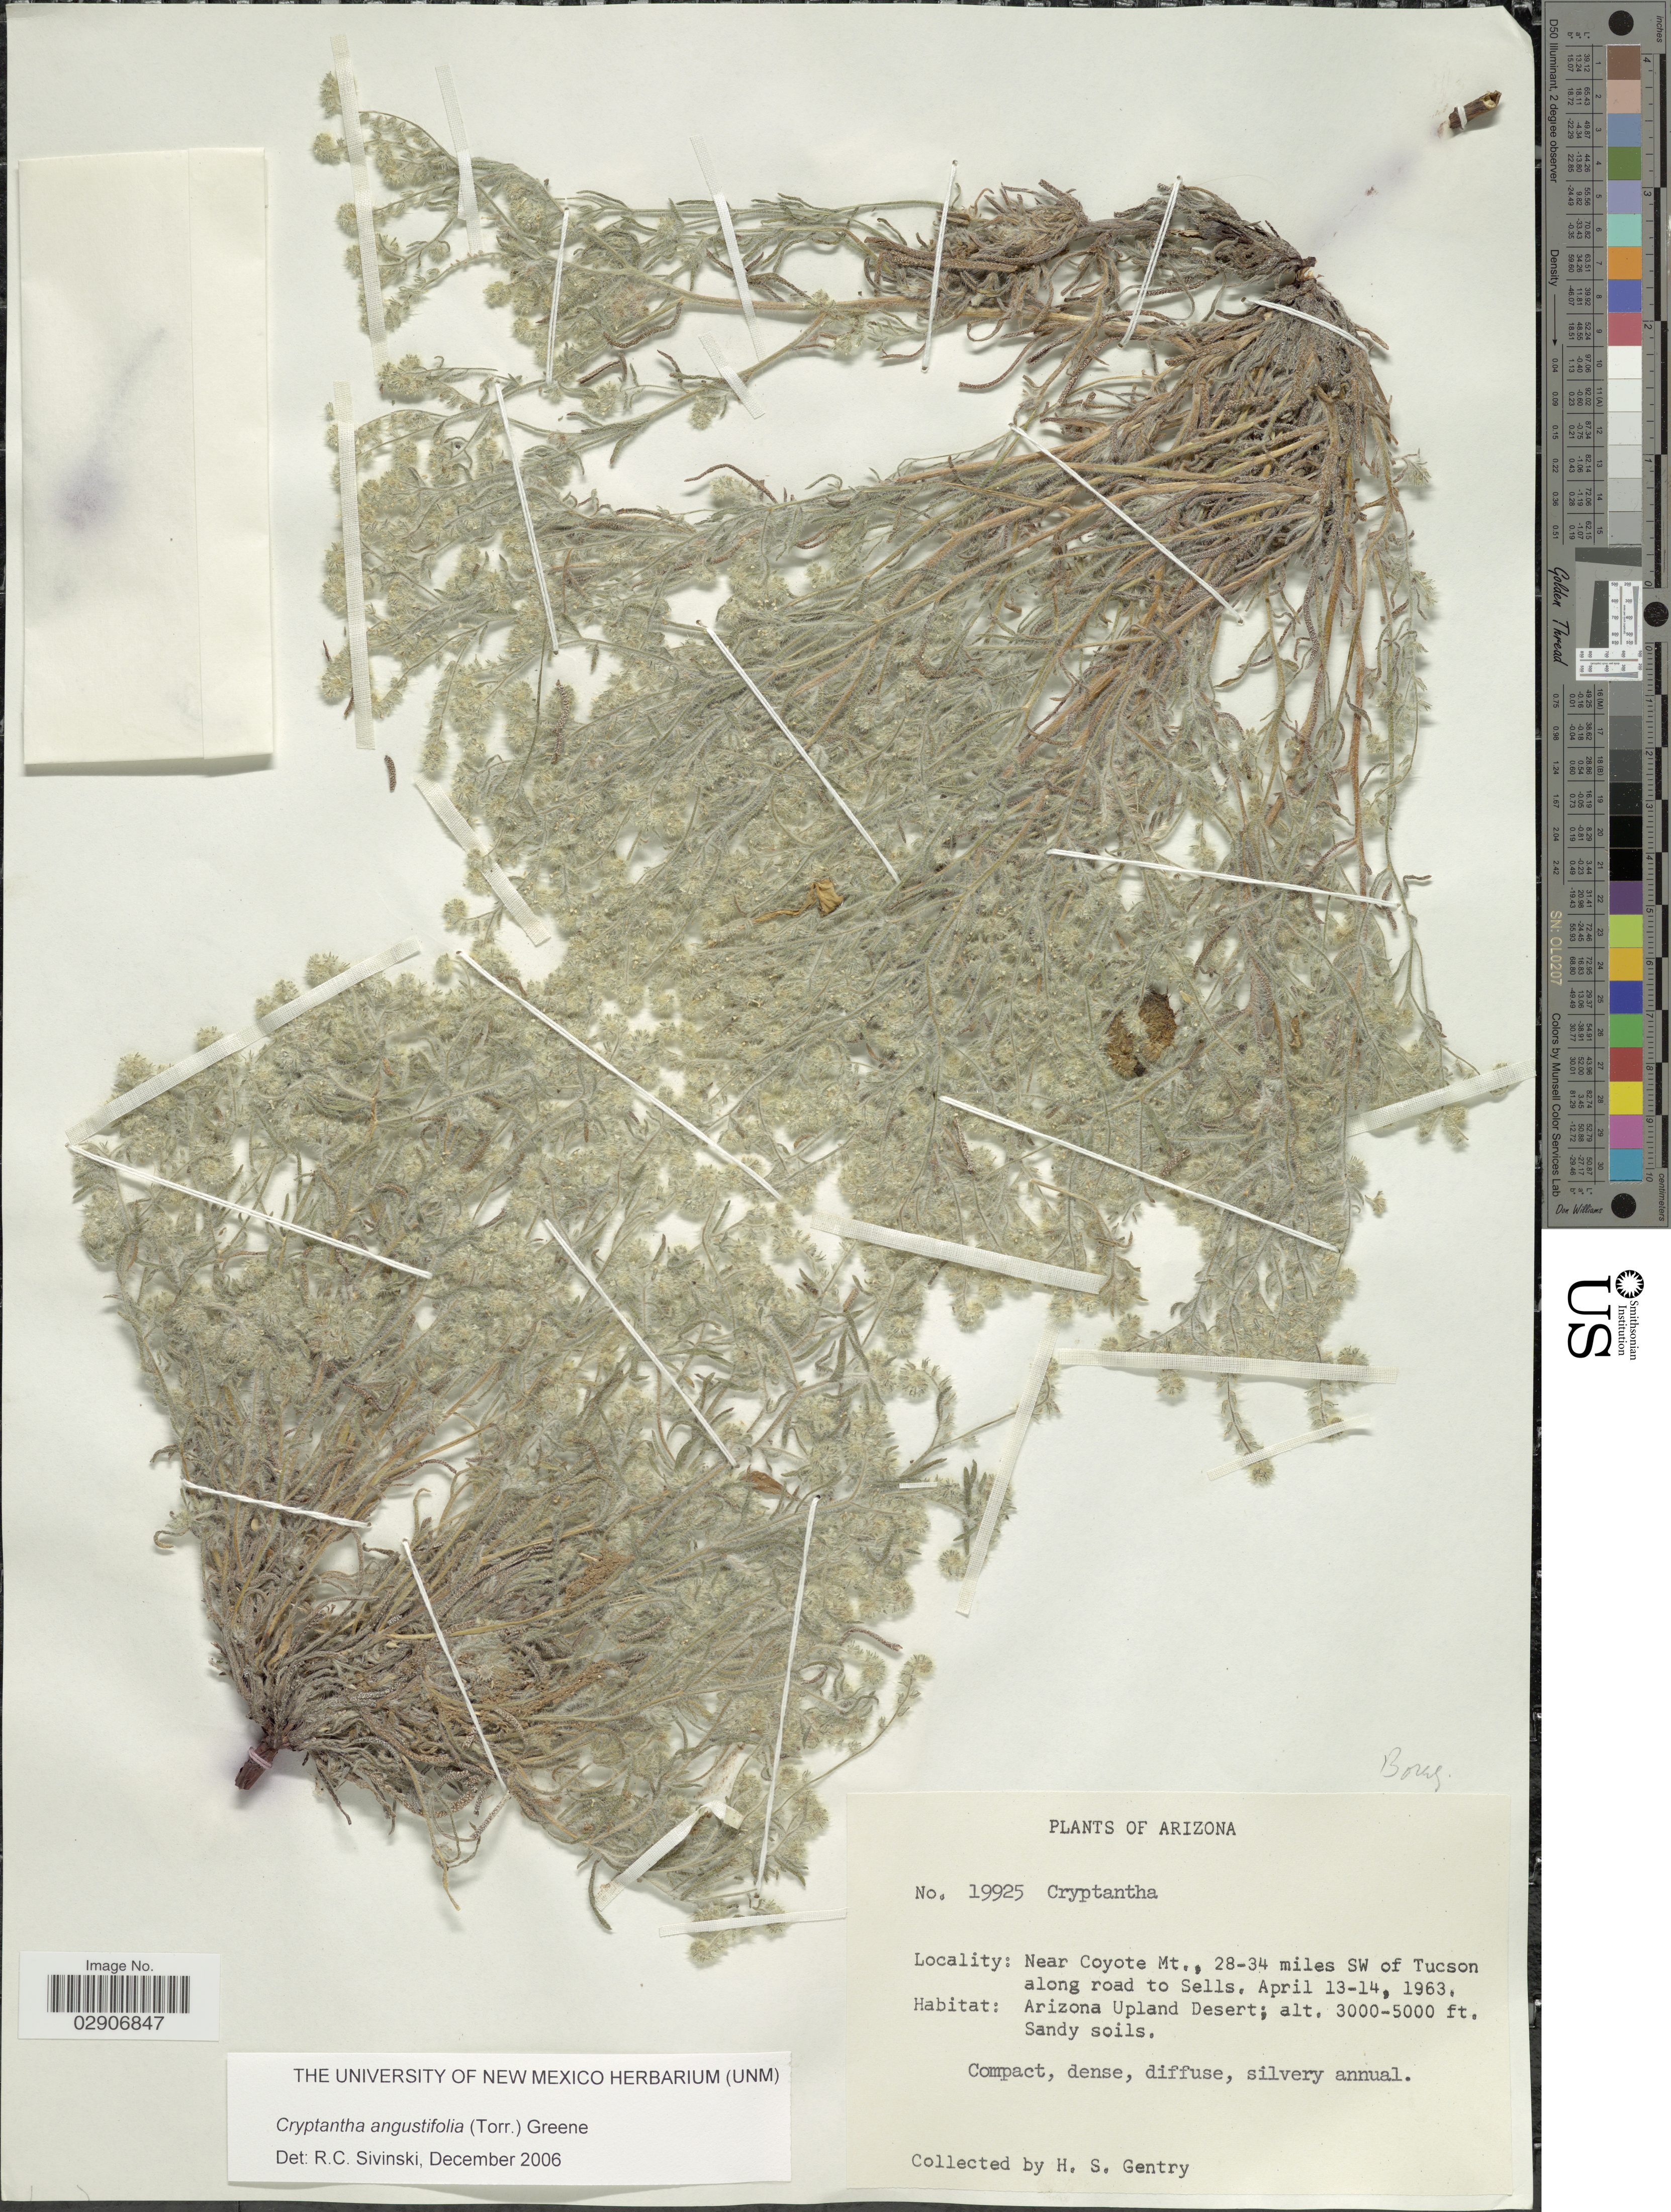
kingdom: Plantae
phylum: Tracheophyta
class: Magnoliopsida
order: Boraginales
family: Boraginaceae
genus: Cryptantha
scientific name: Cryptantha angustifolia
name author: (Torr.) Greene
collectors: H. S. Gentry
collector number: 19925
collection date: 1963-04-13/1963-04-14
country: United States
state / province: Arizona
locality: Near Coyote Mt., 28-34 miles SW of Tucson along road to Sells. Arizona Upland Desert.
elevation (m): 914